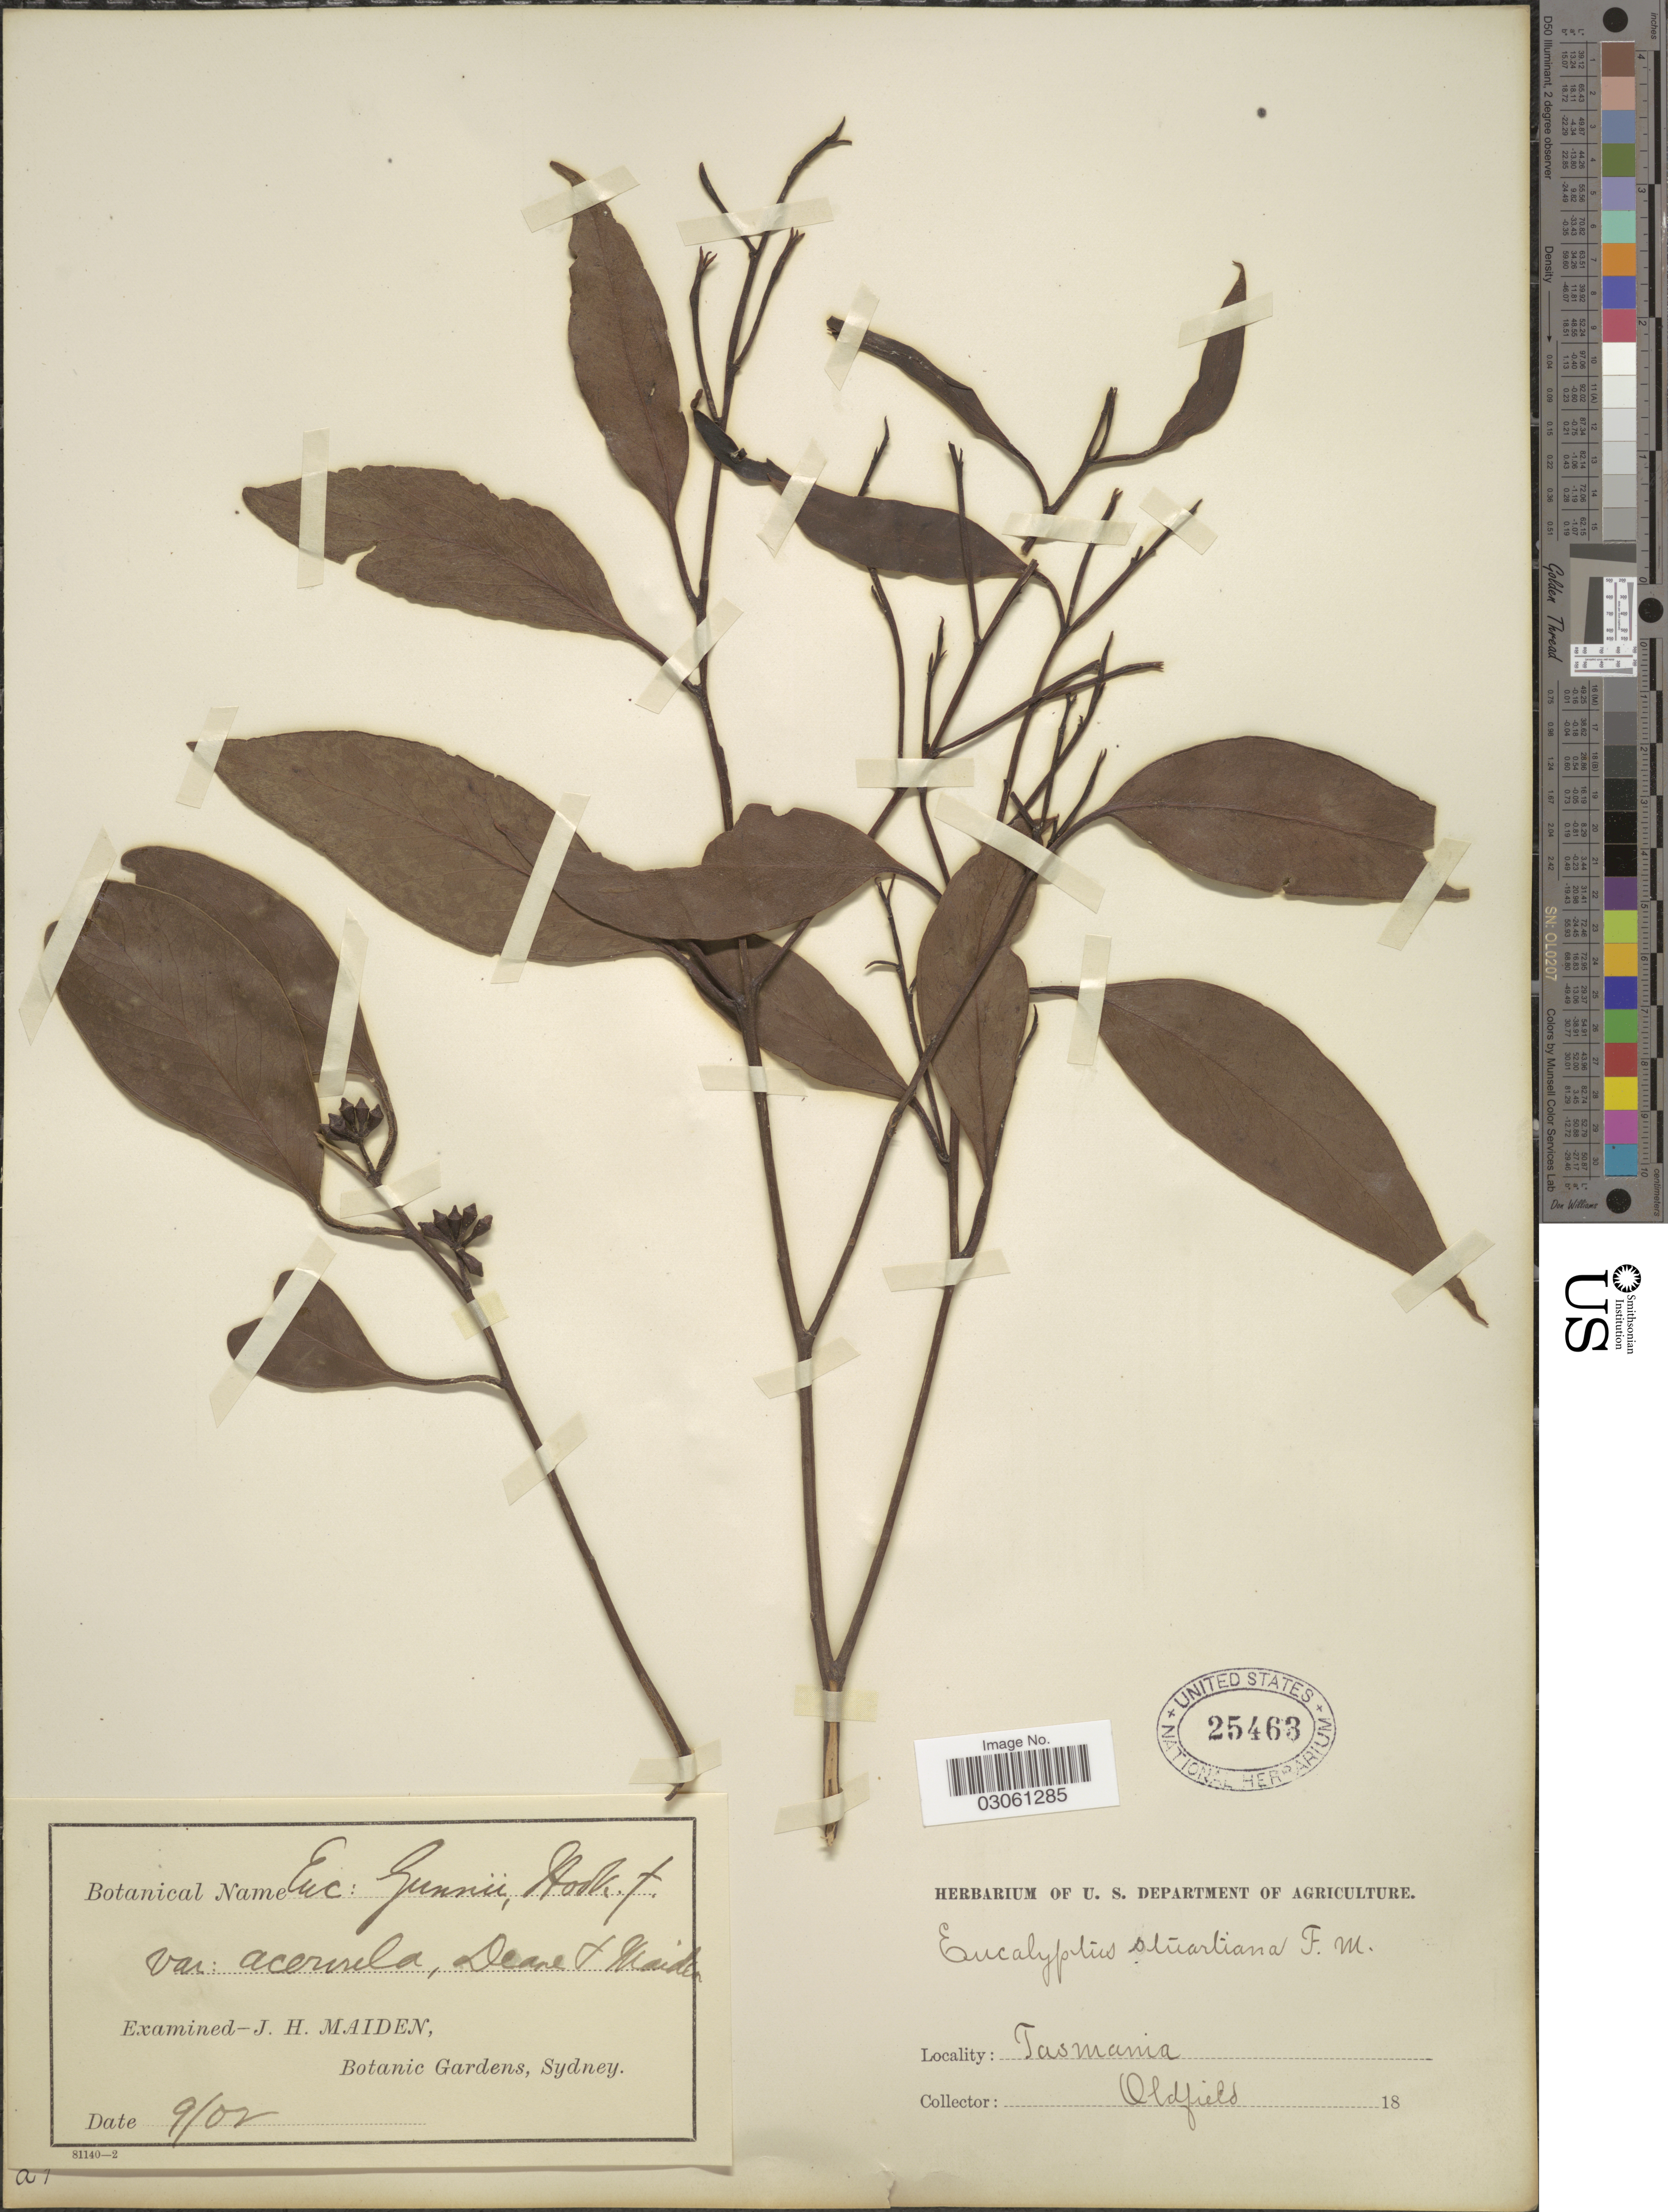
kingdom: Plantae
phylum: Tracheophyta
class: Magnoliopsida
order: Myrtales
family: Myrtaceae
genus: Eucalyptus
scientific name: Eucalyptus gunnii var. acervula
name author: H. Deane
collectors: Oldfield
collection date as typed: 18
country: Australia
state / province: Tasmania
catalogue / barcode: US 25463